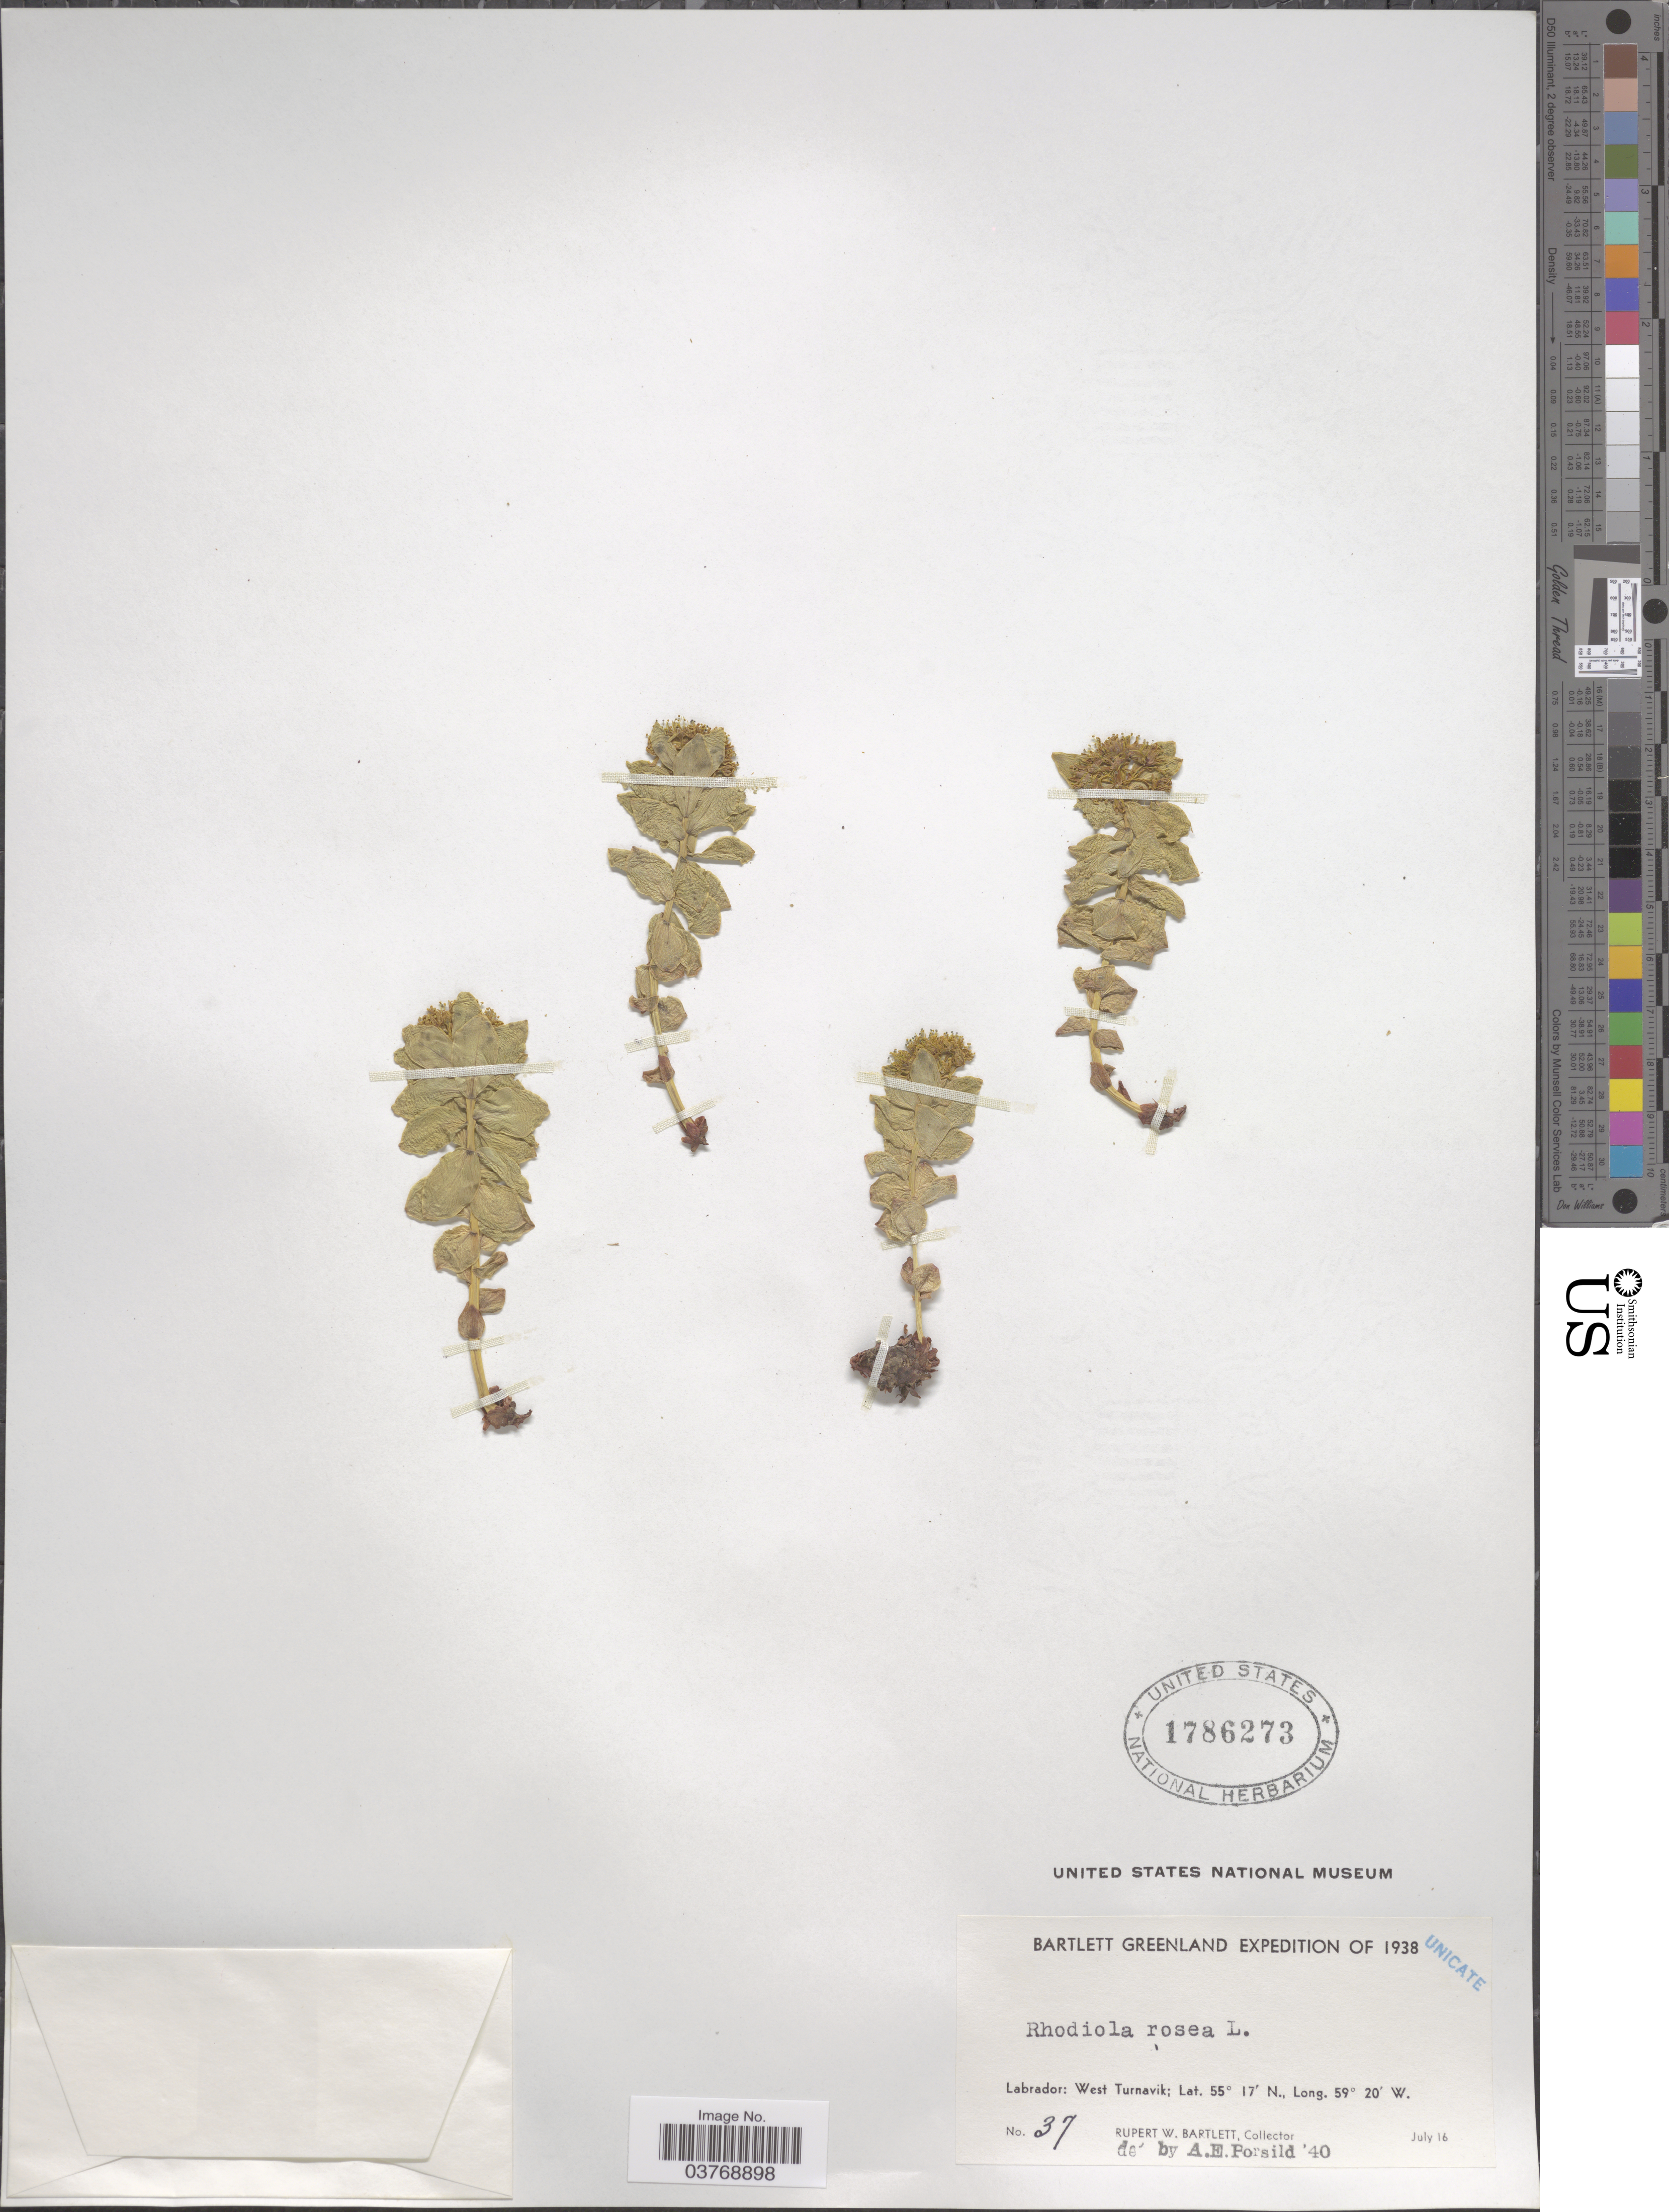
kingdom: Plantae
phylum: Tracheophyta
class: Magnoliopsida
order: Saxifragales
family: Crassulaceae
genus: Rhodiola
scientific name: Rhodiola rosea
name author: L.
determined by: Strong, Mark T., (BOT), Smithsonian Institution - National Museum of Natural History (UNITED STATES)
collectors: R. W. Bartlett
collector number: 37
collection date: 1938-07-16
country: Canada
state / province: Newfoundland and Labrador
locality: Labrador: West Turnavik.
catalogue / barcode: US 1786273